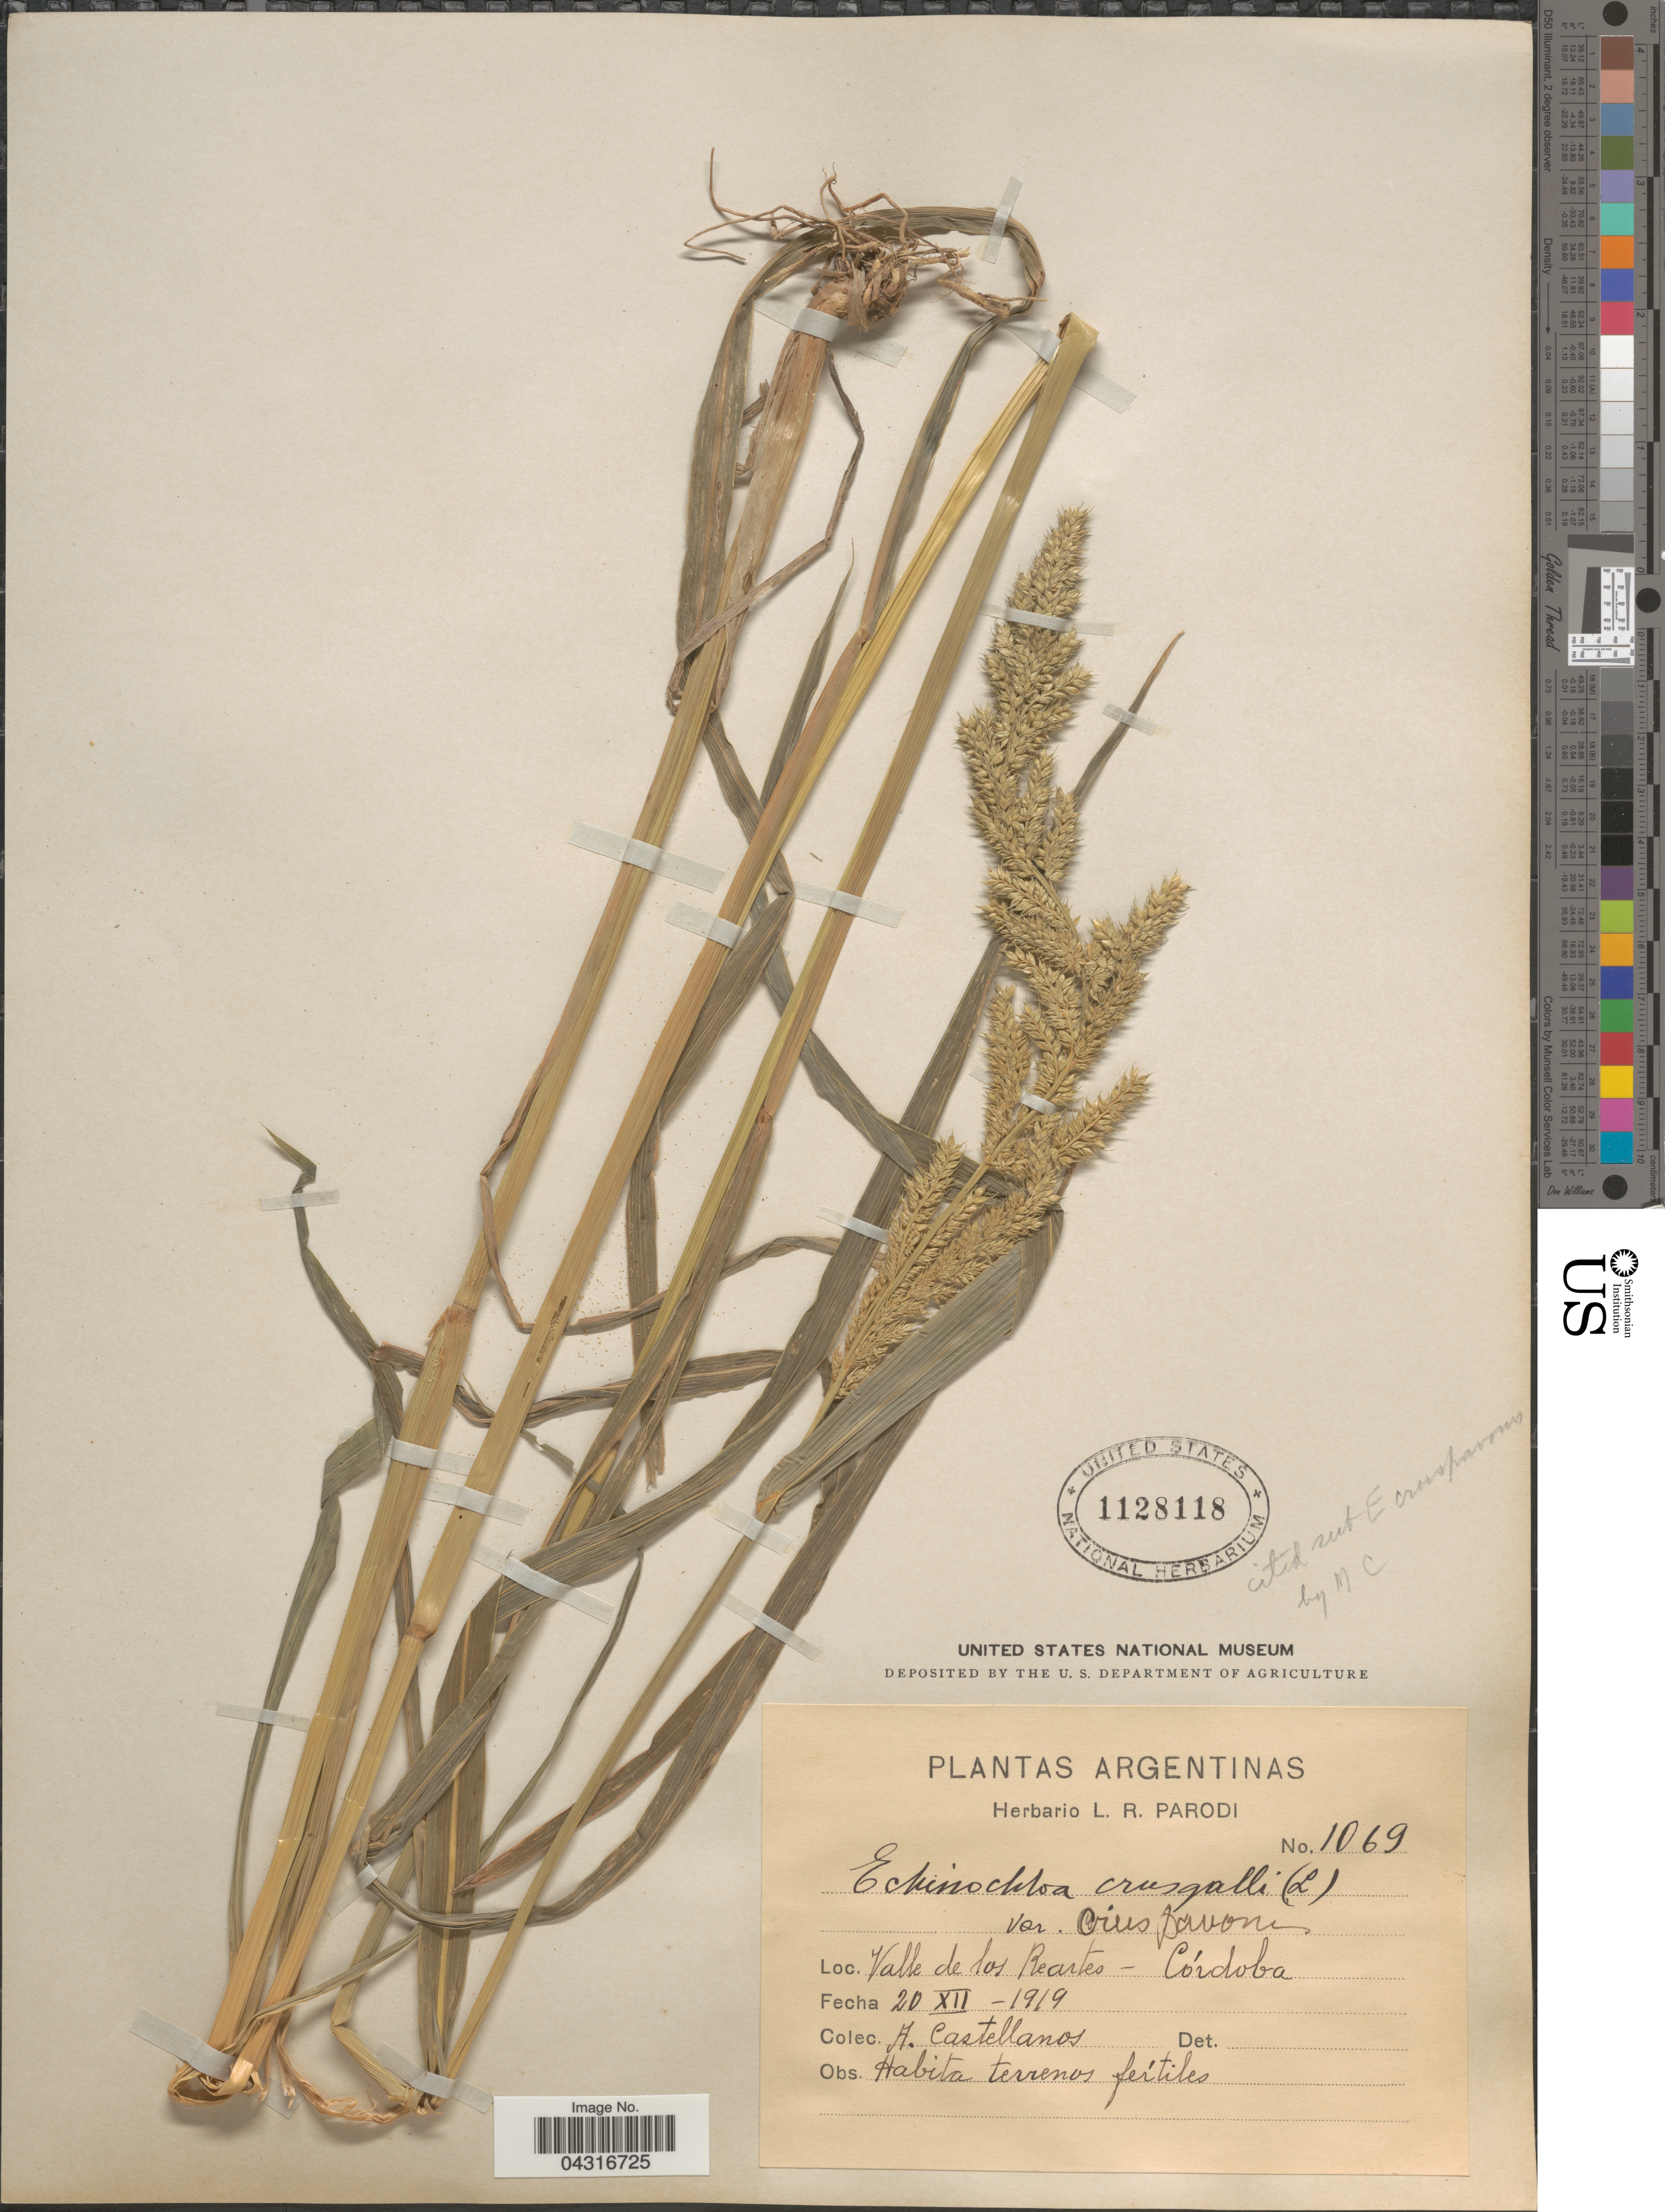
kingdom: Plantae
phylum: Tracheophyta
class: Liliopsida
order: Poales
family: Poaceae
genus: Echinochloa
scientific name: Echinochloa crus-pavonis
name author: (Kunth) Schult.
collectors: A. Castellanos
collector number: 1069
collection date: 1919-12-20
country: Argentina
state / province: Cordoba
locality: Valle de los Reartes.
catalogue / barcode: US 1128118